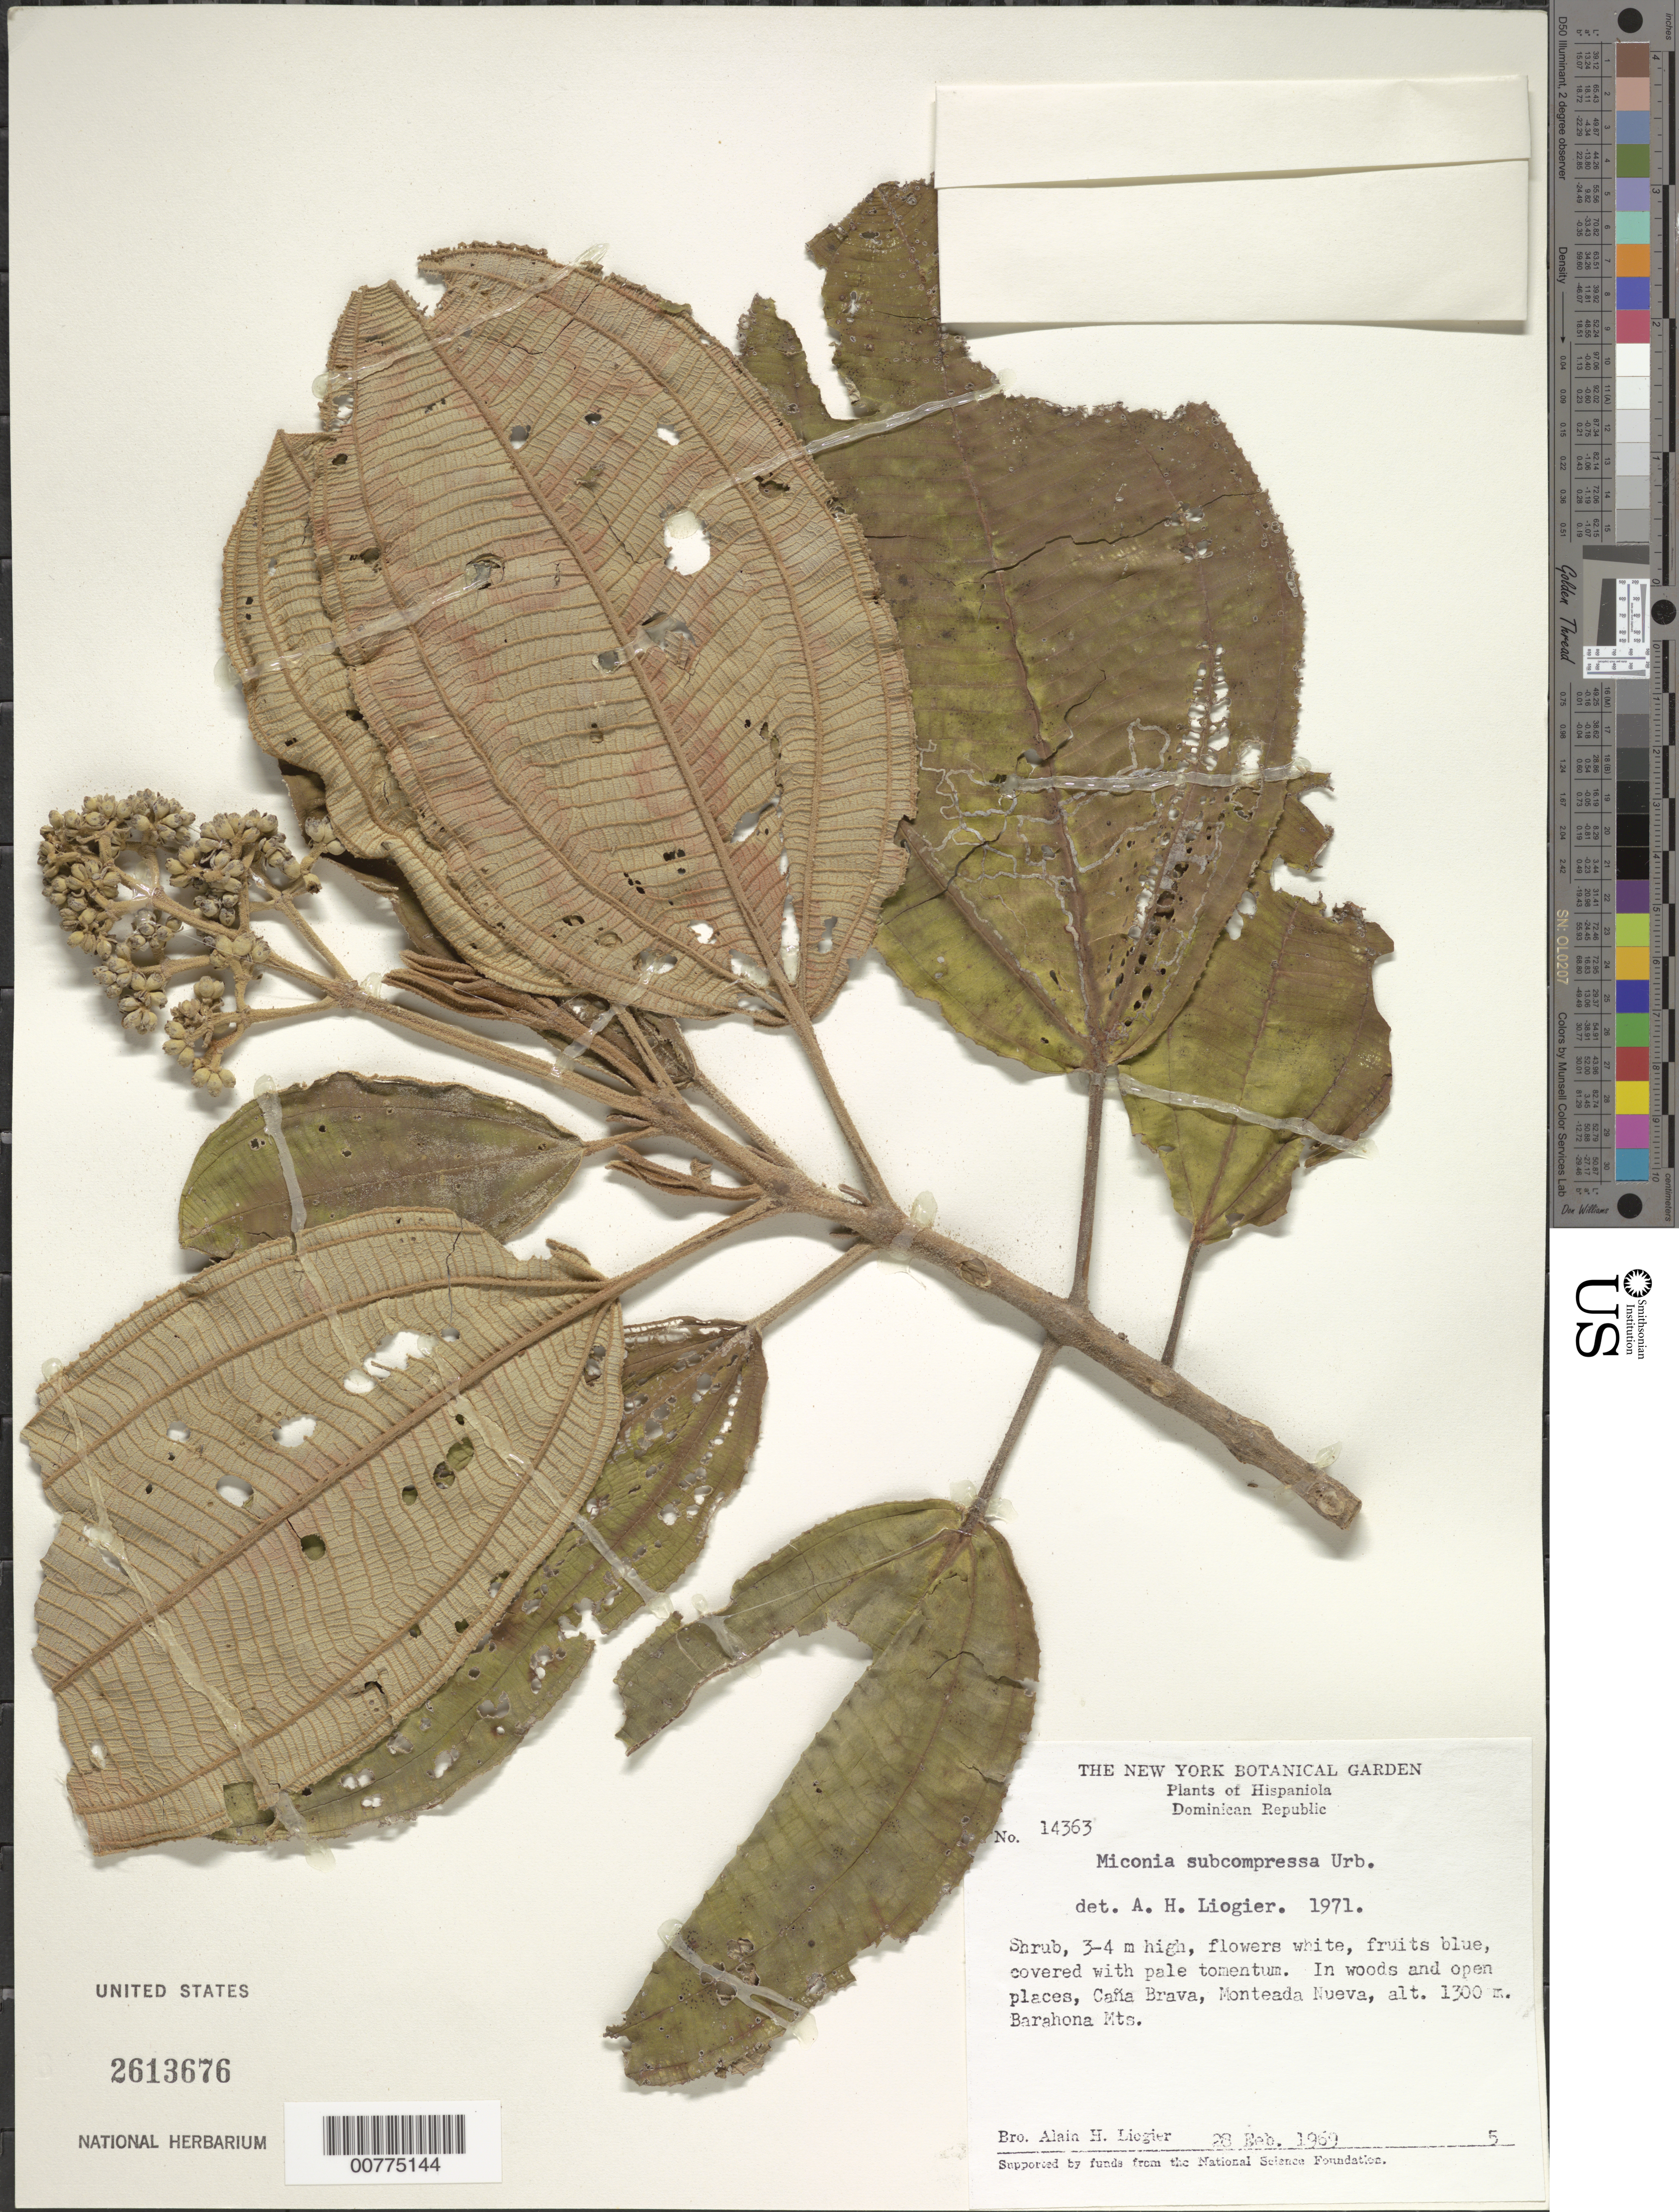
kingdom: Plantae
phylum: Tracheophyta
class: Magnoliopsida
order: Myrtales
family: Melastomataceae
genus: Miconia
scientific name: Miconia subcompressa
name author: Urb.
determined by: Judd, Walter S.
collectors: A. H. Liogier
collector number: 14363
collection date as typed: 28 Feb 1969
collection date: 1969-02-28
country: Dominican Republic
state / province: Barahona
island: Hispaniola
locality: Barahona Mts., Monteada Nueva, Caña Brava.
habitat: In woods and open places.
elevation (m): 1300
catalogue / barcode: US 2613676